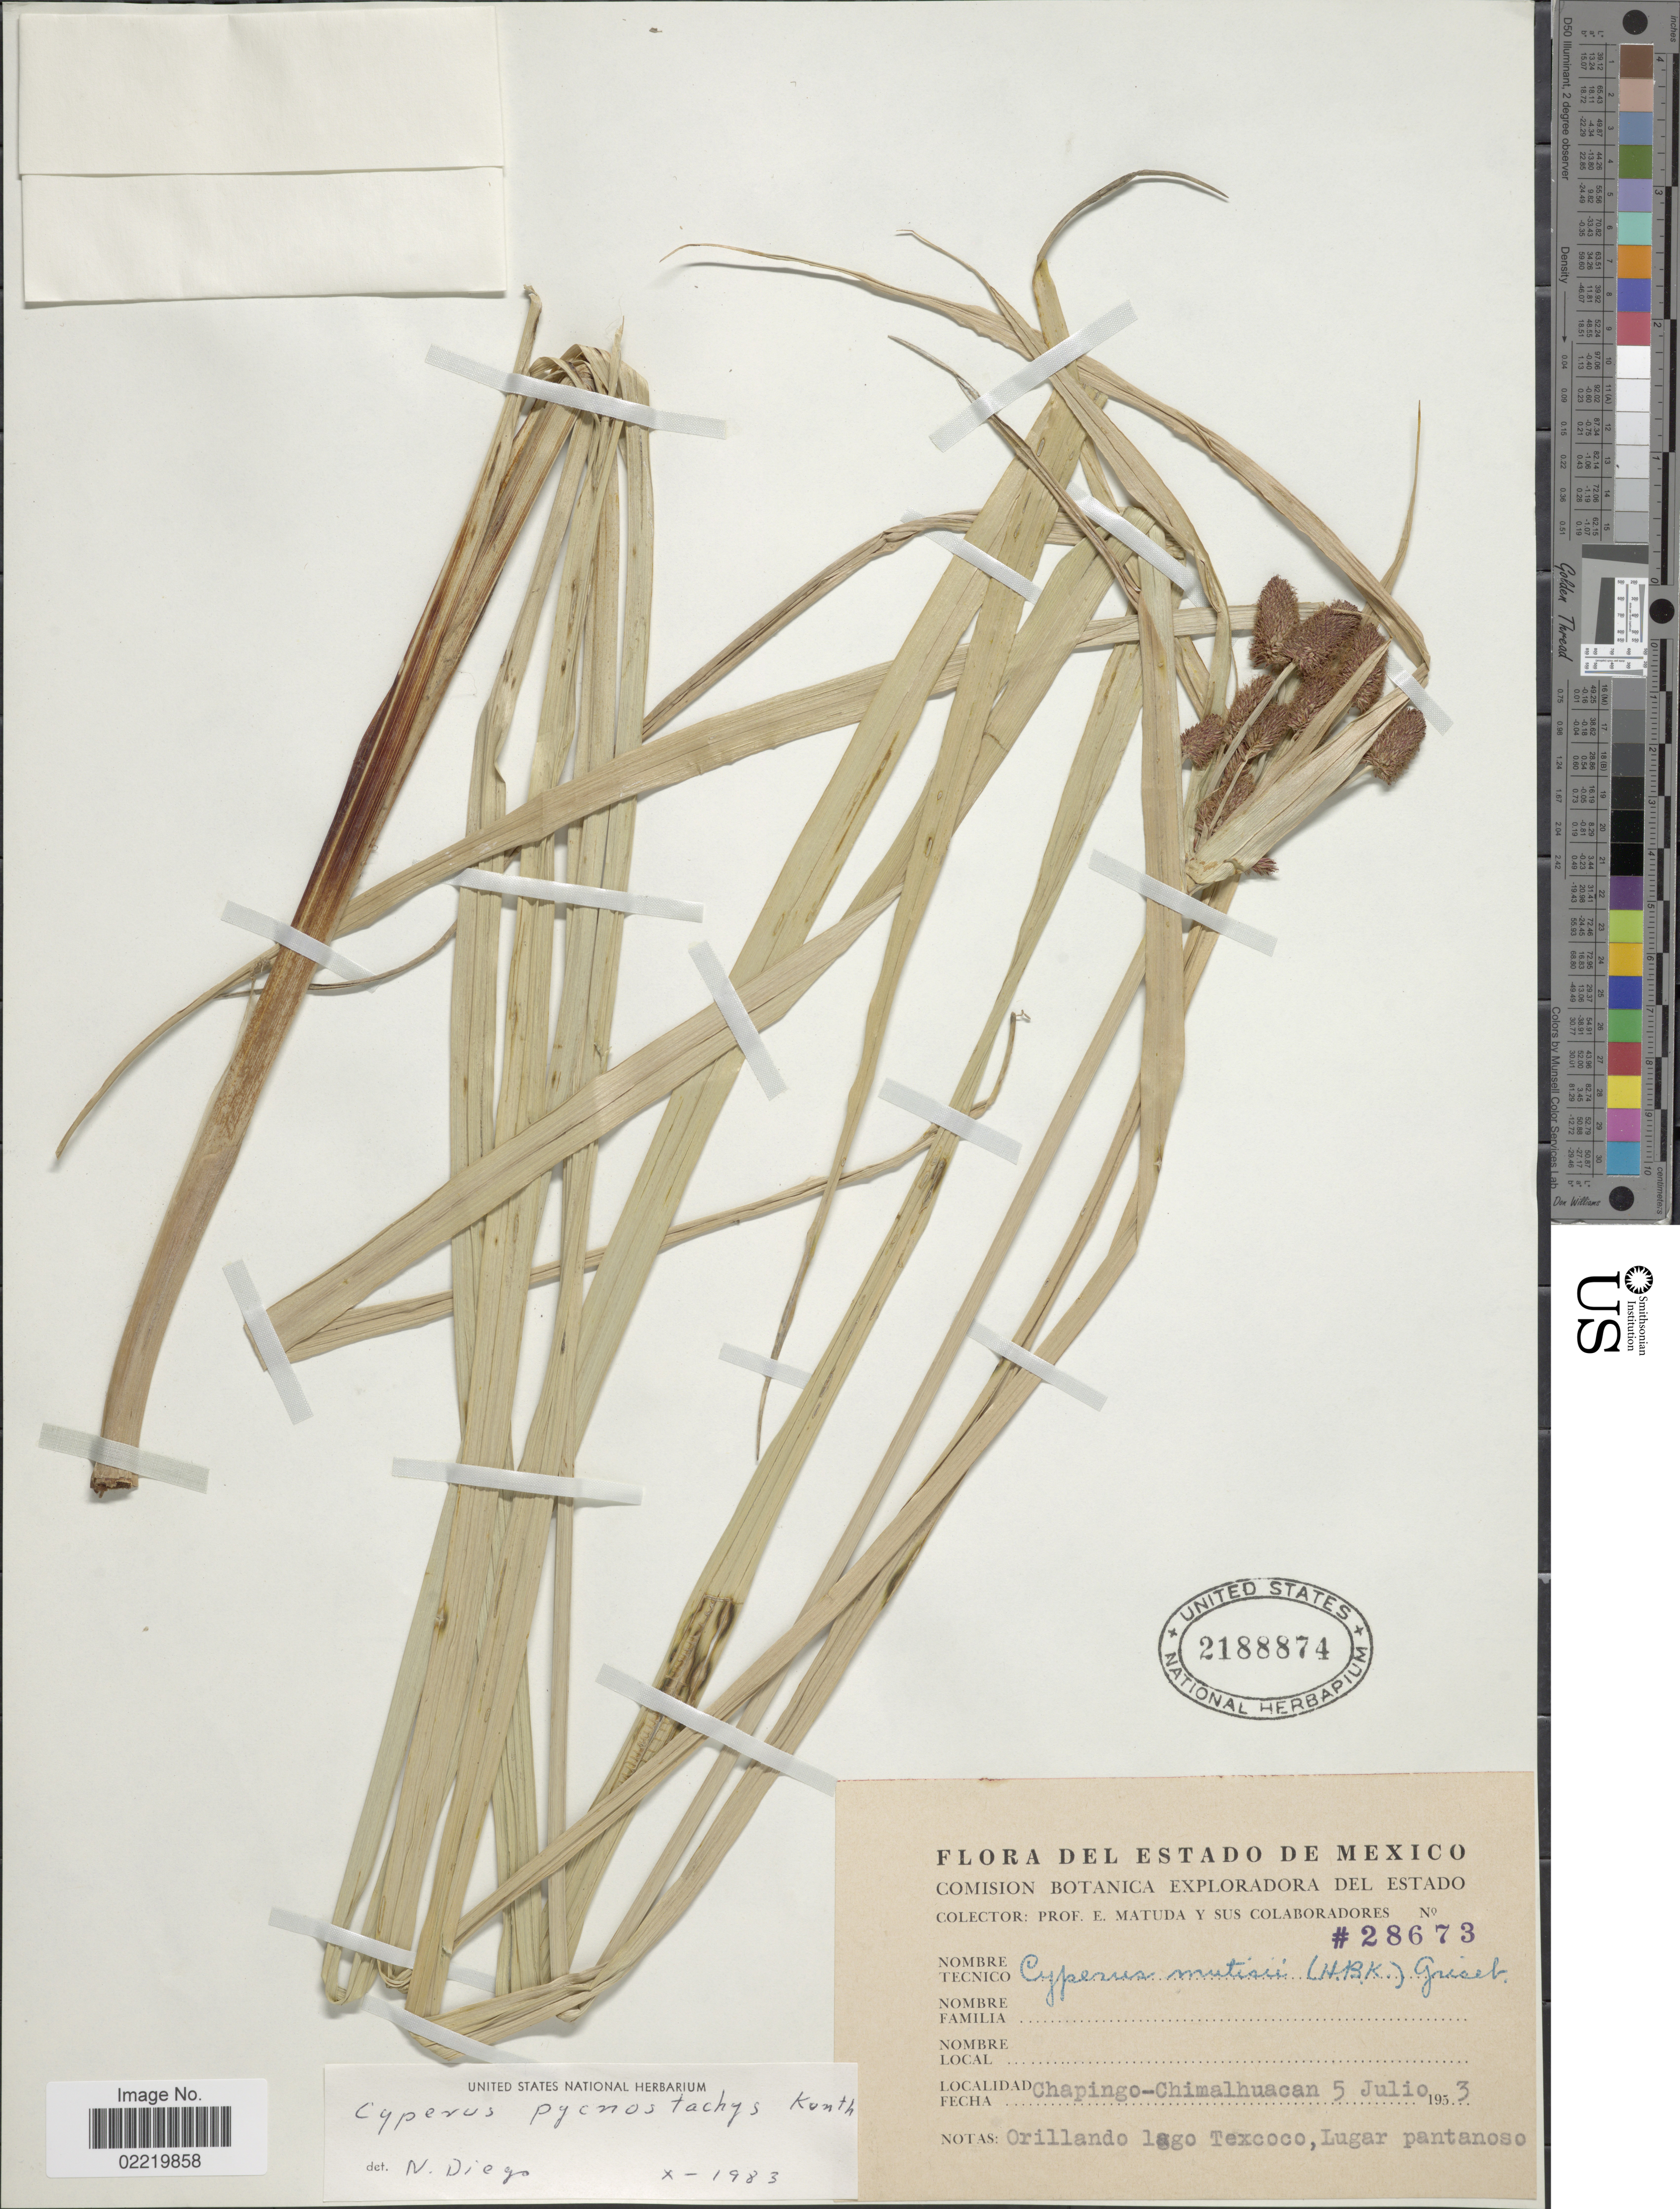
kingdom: Plantae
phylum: Tracheophyta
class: Liliopsida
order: Poales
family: Cyperaceae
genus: Cyperus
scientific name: Cyperus pycnostachyus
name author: (Kunth) Kunth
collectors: E. Matuda & et al.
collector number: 28673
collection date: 1953-07-05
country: Mexico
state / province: México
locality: Chapingo-Chimahuacan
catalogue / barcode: US 2188874